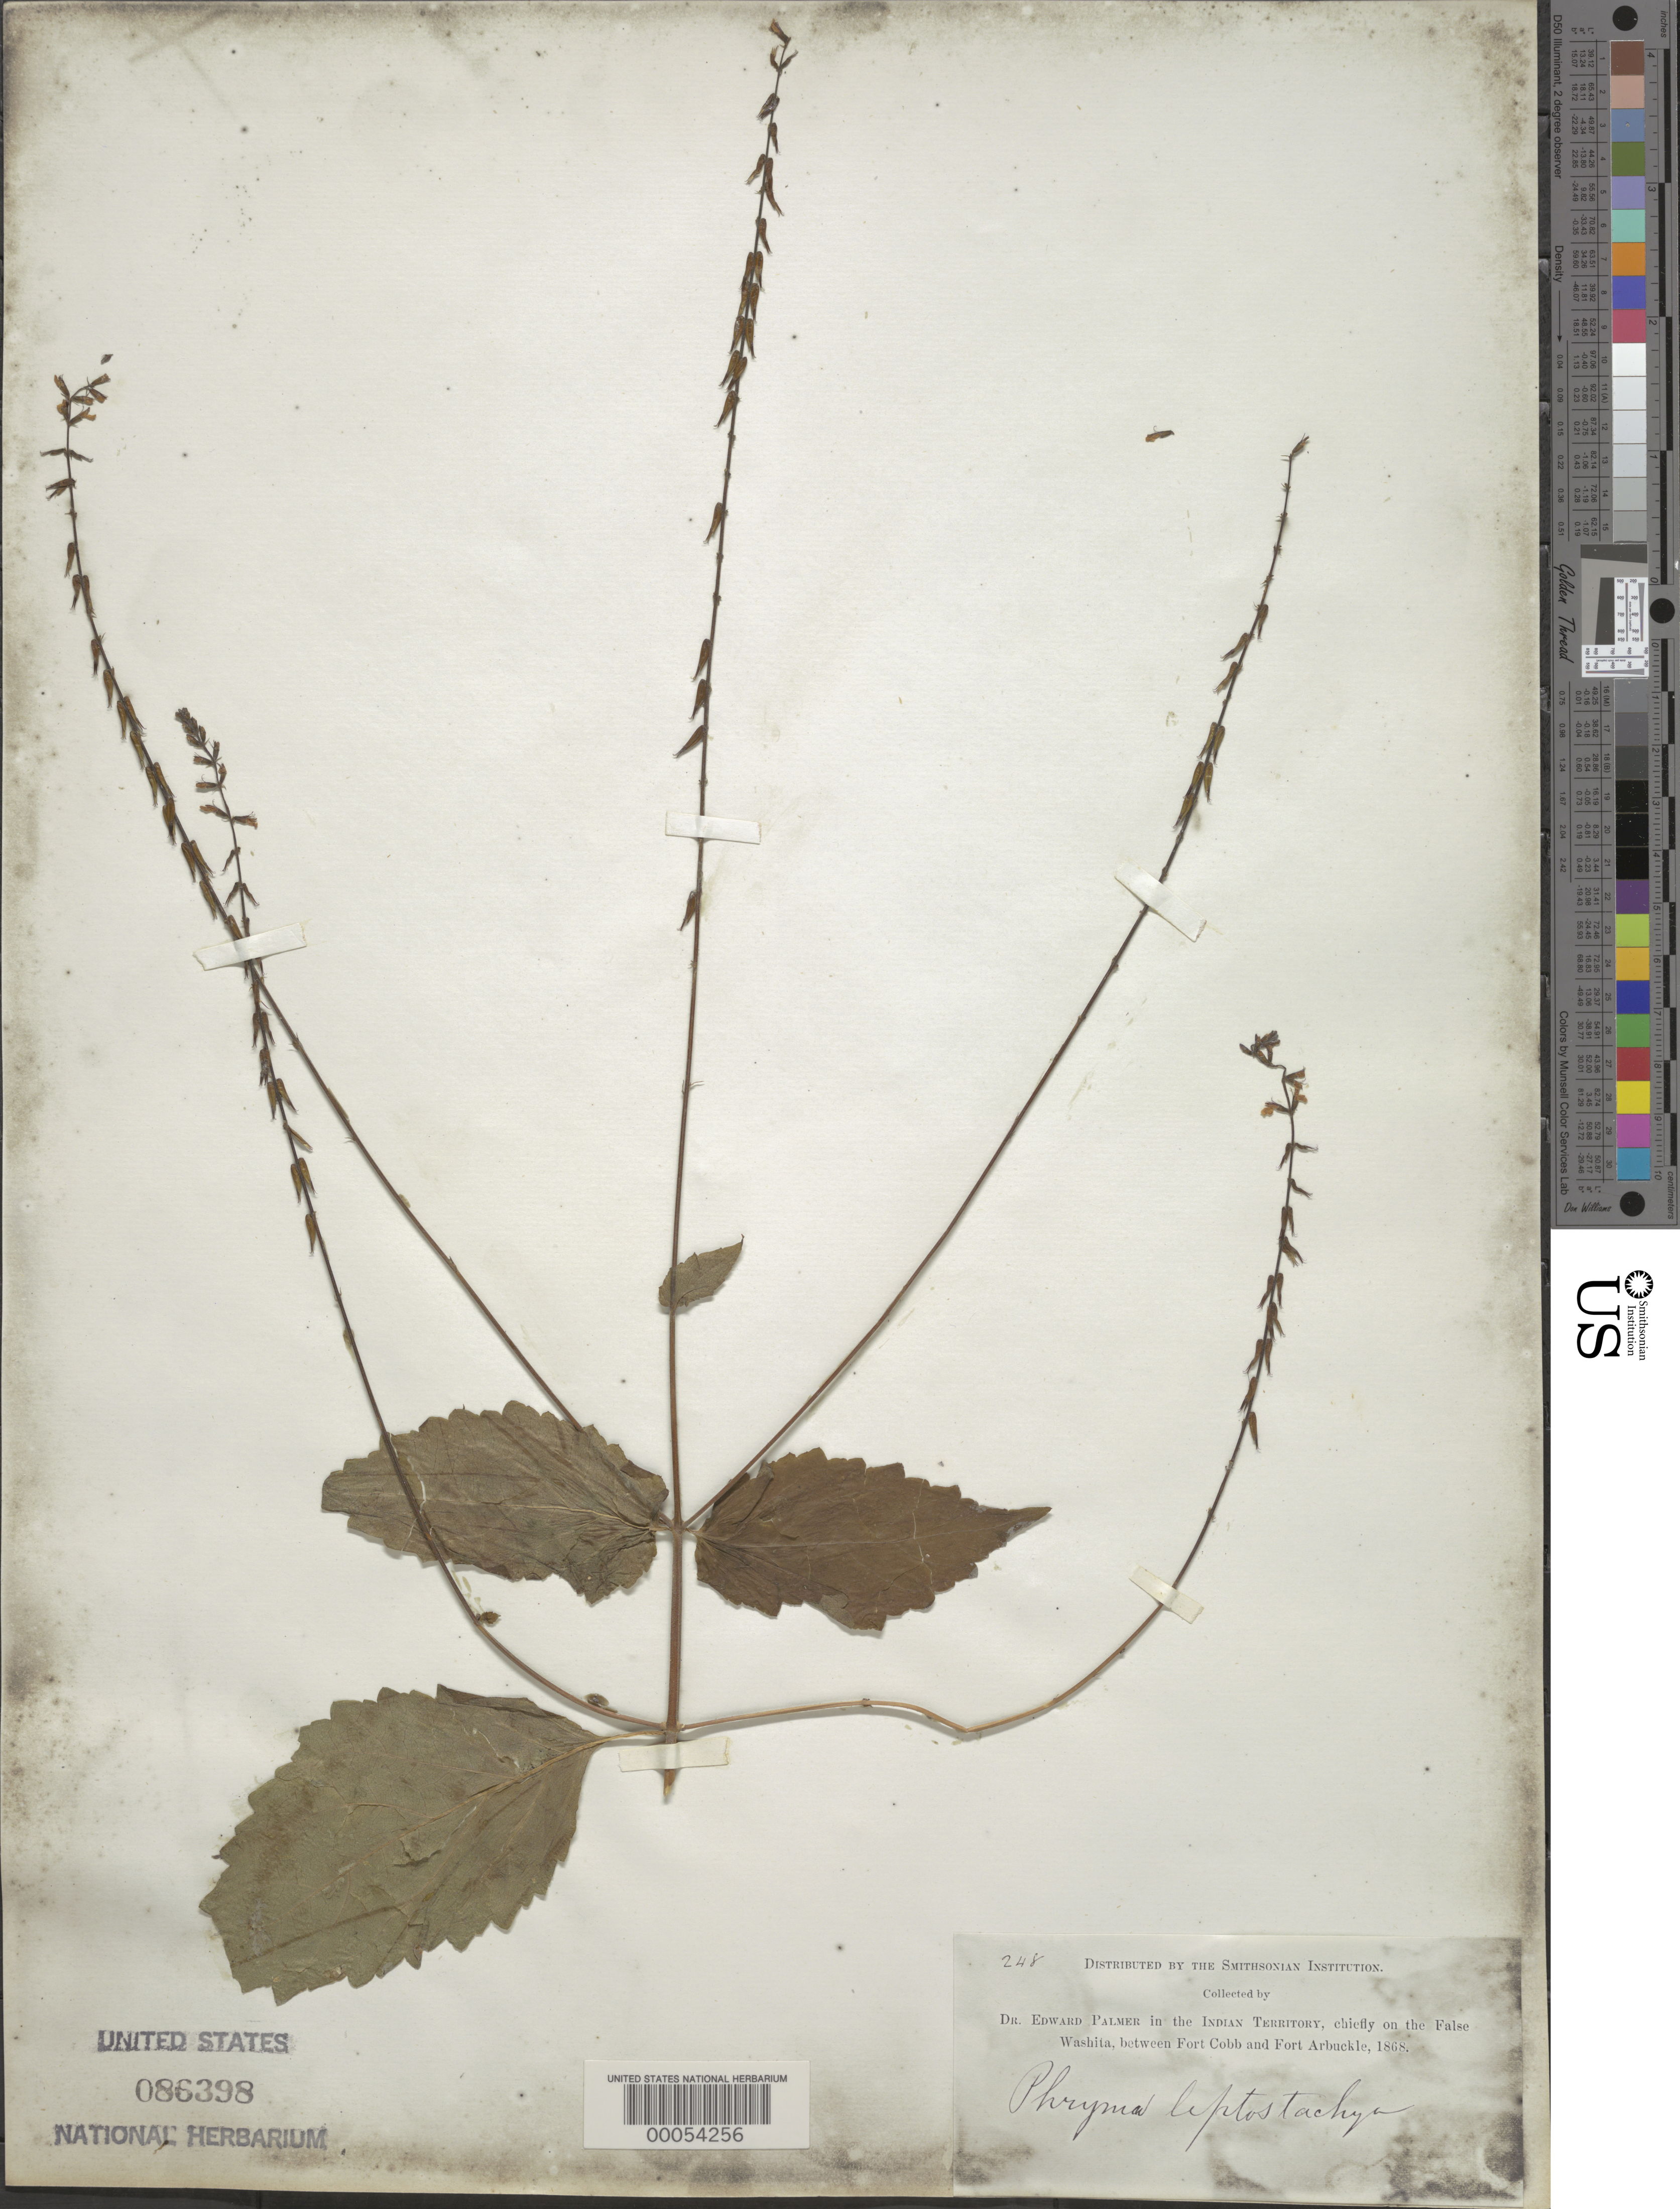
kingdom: Plantae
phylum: Tracheophyta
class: Magnoliopsida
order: Lamiales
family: Phrymaceae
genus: Phryma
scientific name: Phryma leptostachya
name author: L.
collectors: E. Palmer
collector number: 248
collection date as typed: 1868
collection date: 1868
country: United States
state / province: Washington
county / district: Spokane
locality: Spokane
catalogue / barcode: US 86398